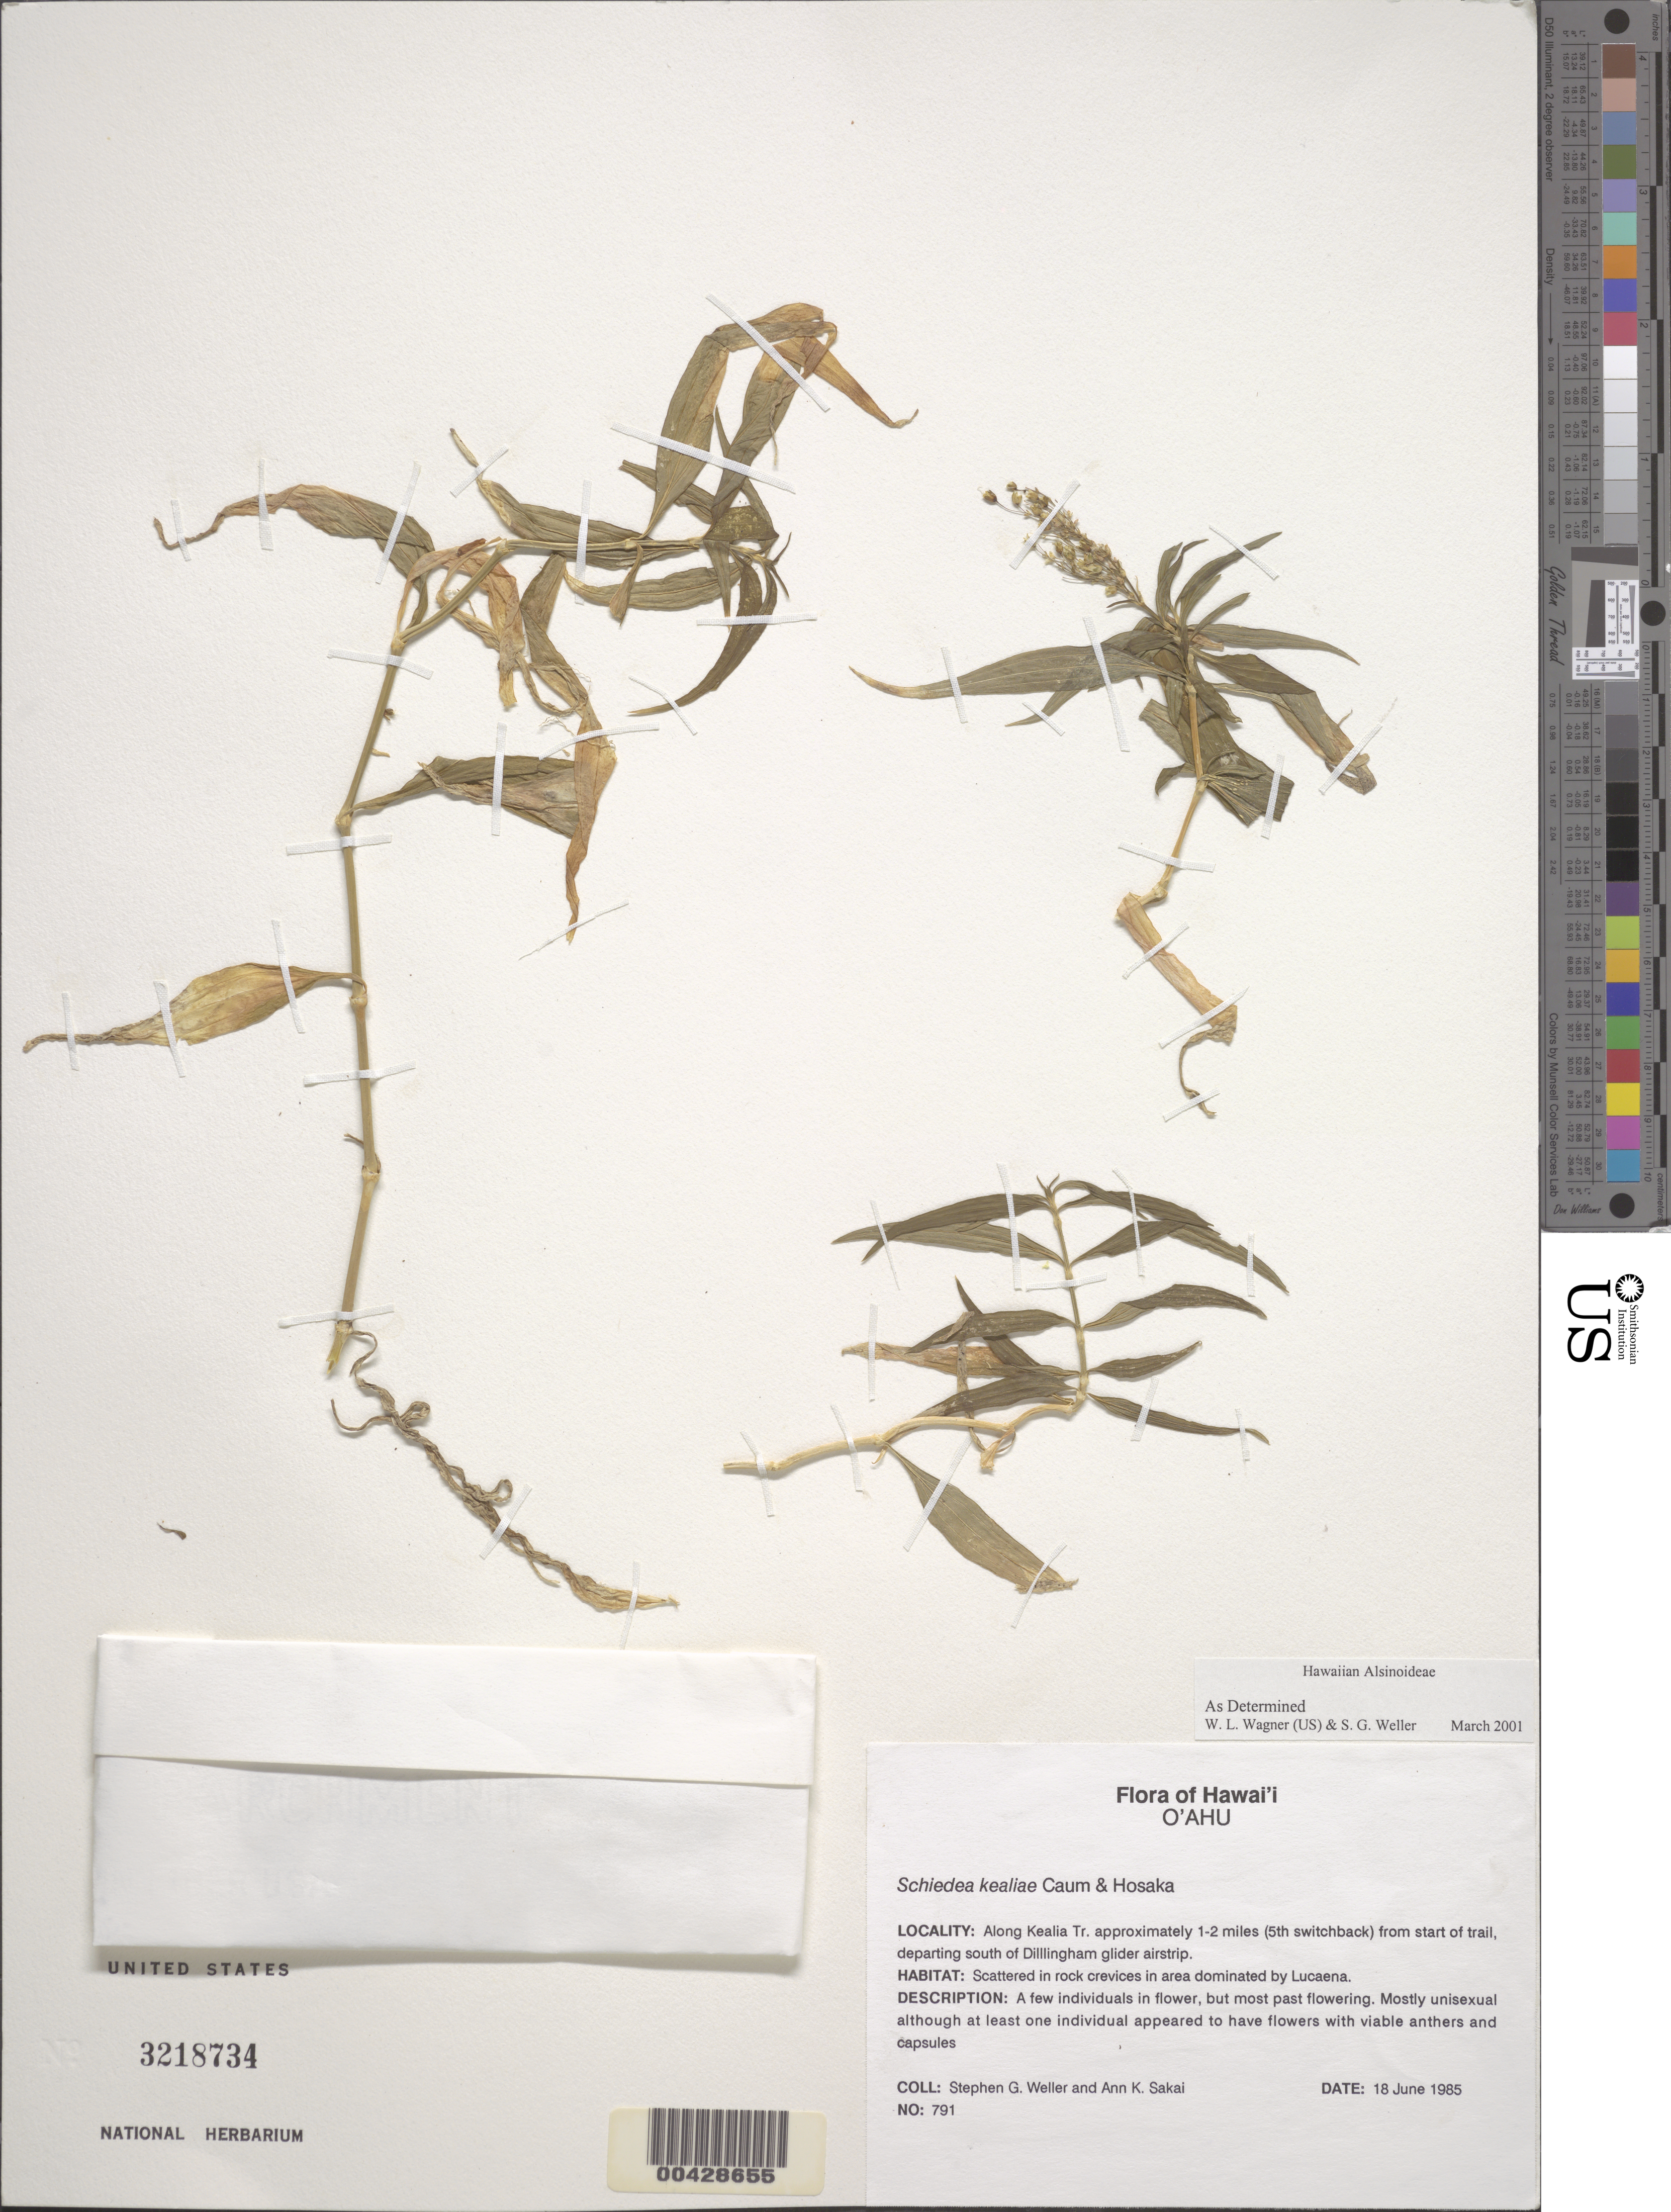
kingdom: Plantae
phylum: Tracheophyta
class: Magnoliopsida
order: Caryophyllales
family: Caryophyllaceae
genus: Schiedea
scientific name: Schiedea kealiae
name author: Caum & Hosaka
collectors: S. G. Weller & A. Sakai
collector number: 791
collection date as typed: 18 Jun 1985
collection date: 1985-06-18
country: United States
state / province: Hawaii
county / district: Honolulu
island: Oahu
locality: along Kealia Trail, @ 1-2 mi from srart of trail, departing S of Dillingham glider airstrip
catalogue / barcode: US 3218734